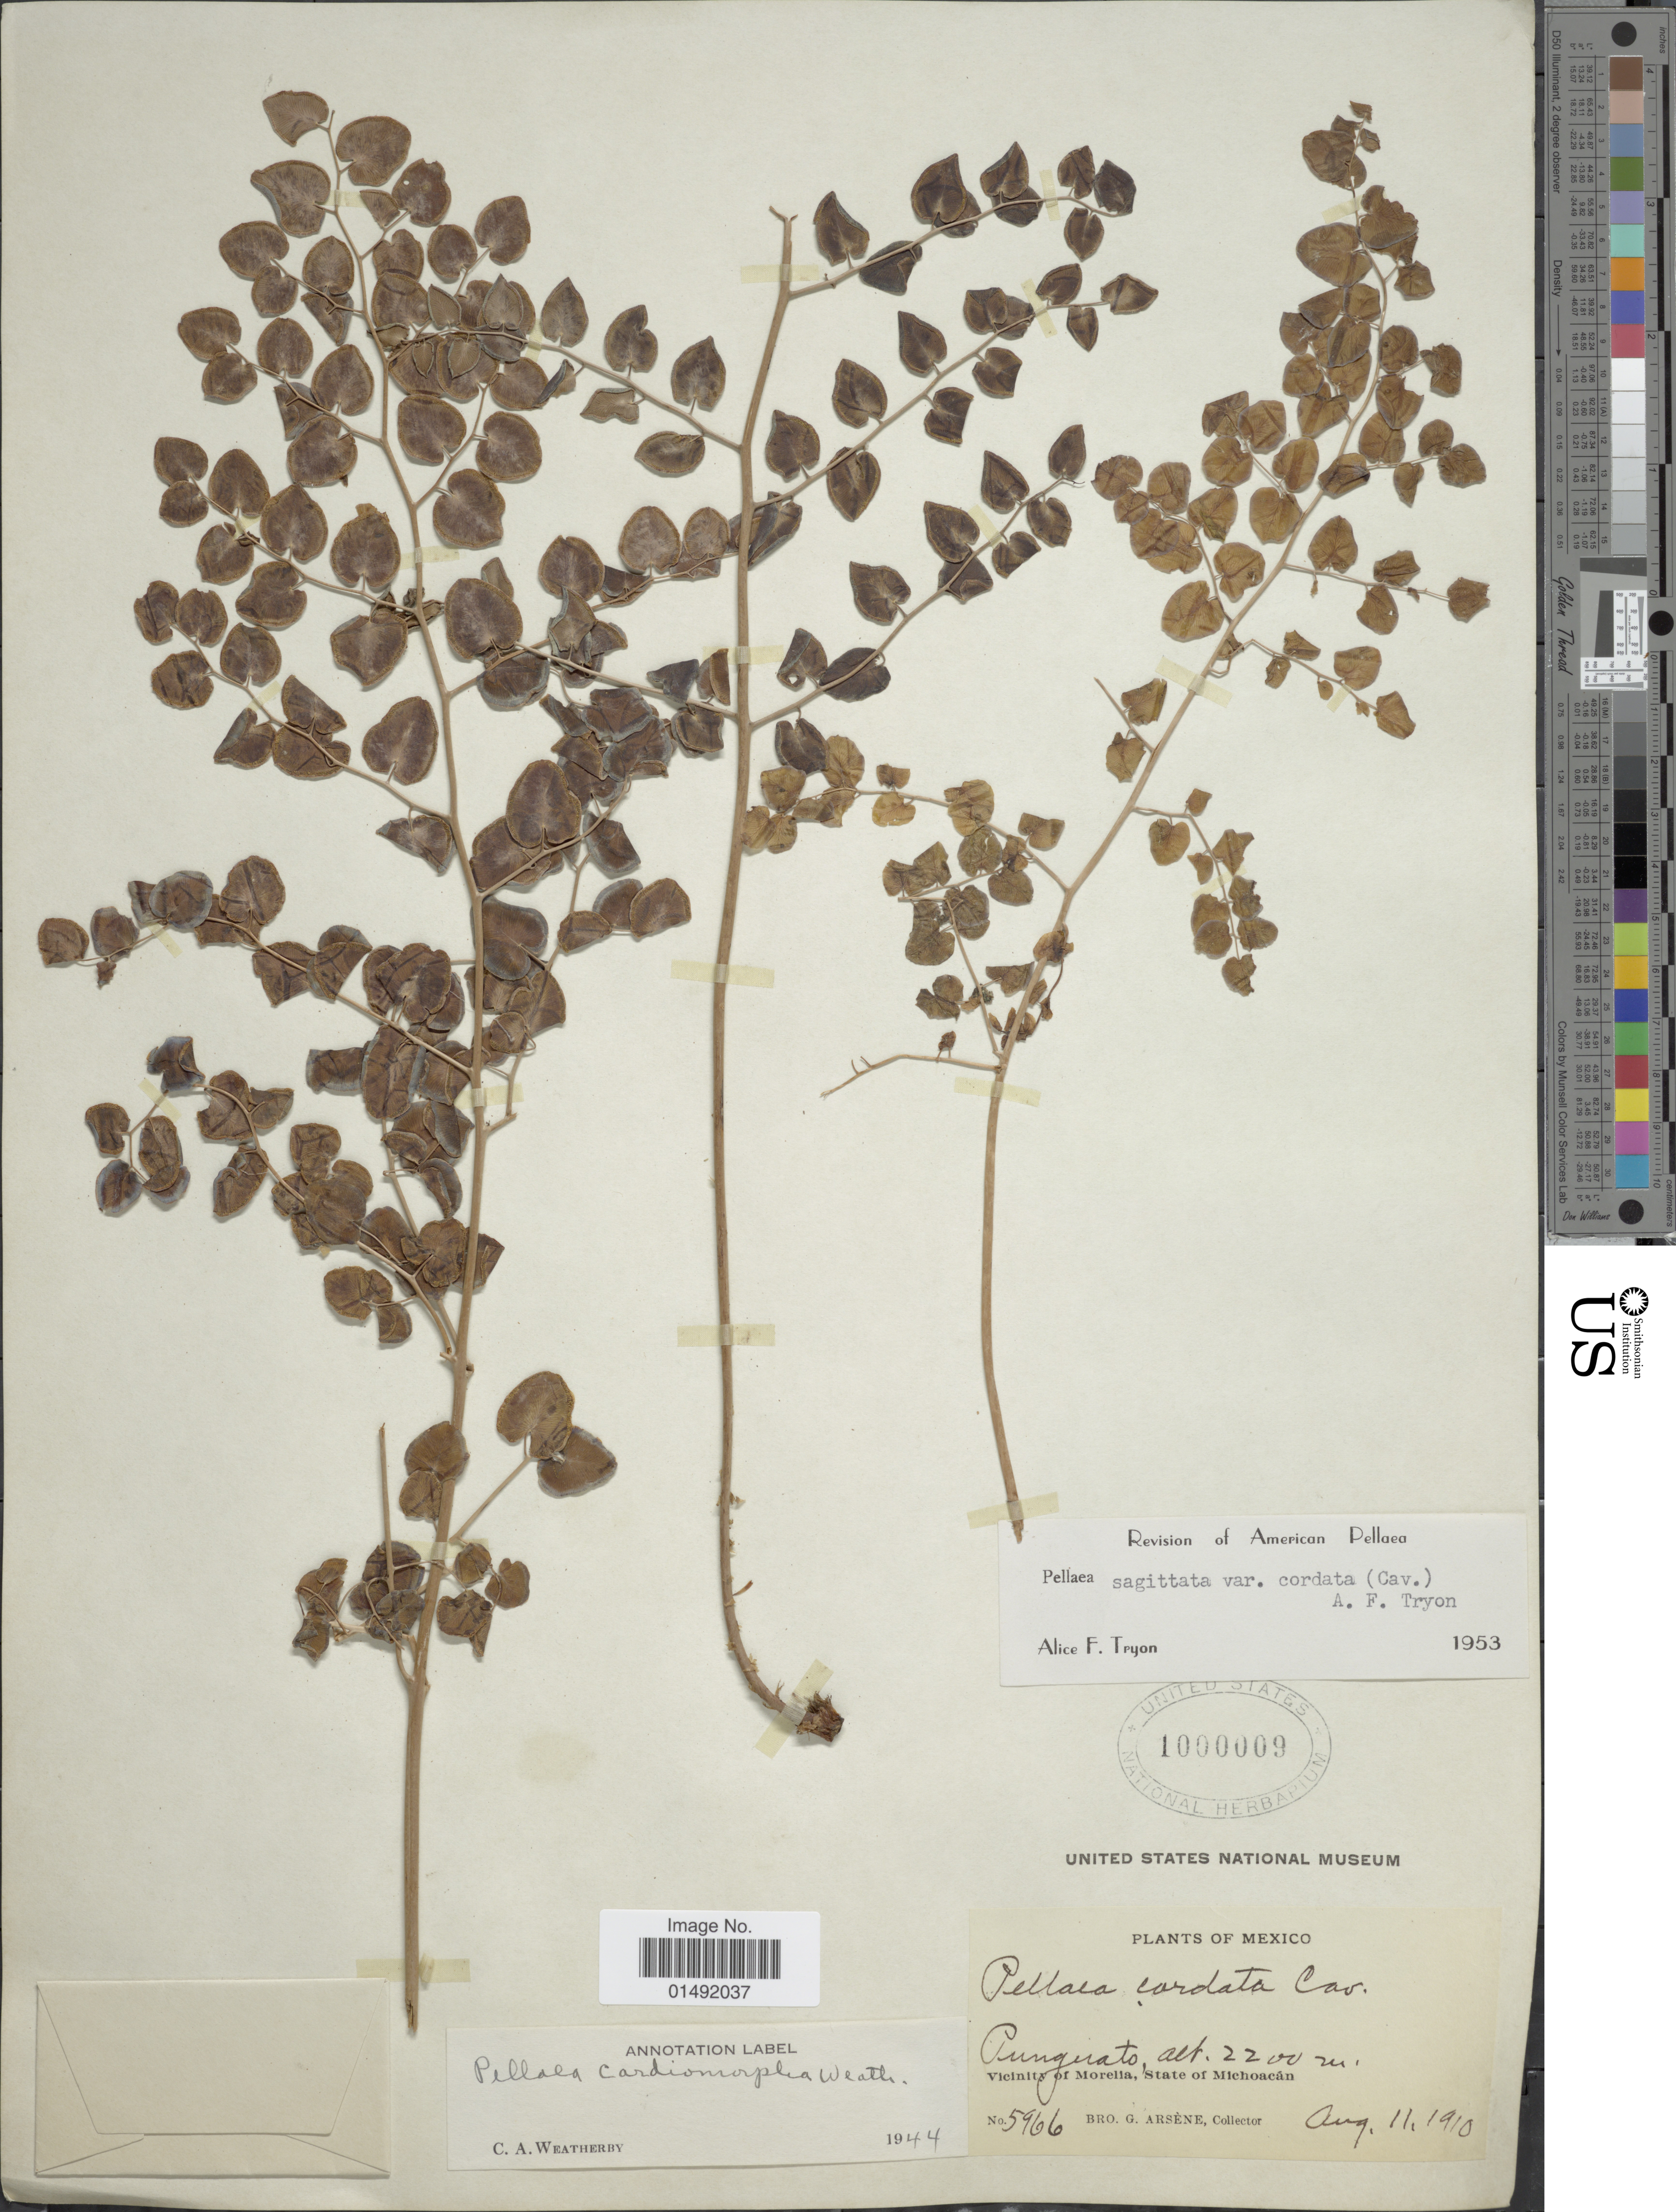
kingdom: Plantae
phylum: Tracheophyta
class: Polypodiopsida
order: Polypodiales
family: Pteridaceae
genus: Pellaea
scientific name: Pellaea sagittata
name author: (Cav.) Link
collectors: Bro. G. Arsène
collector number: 5966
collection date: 1910-08-11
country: Mexico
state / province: Michoacán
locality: Punguato, Vicinity of Morelia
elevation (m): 2200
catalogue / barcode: US 1000009